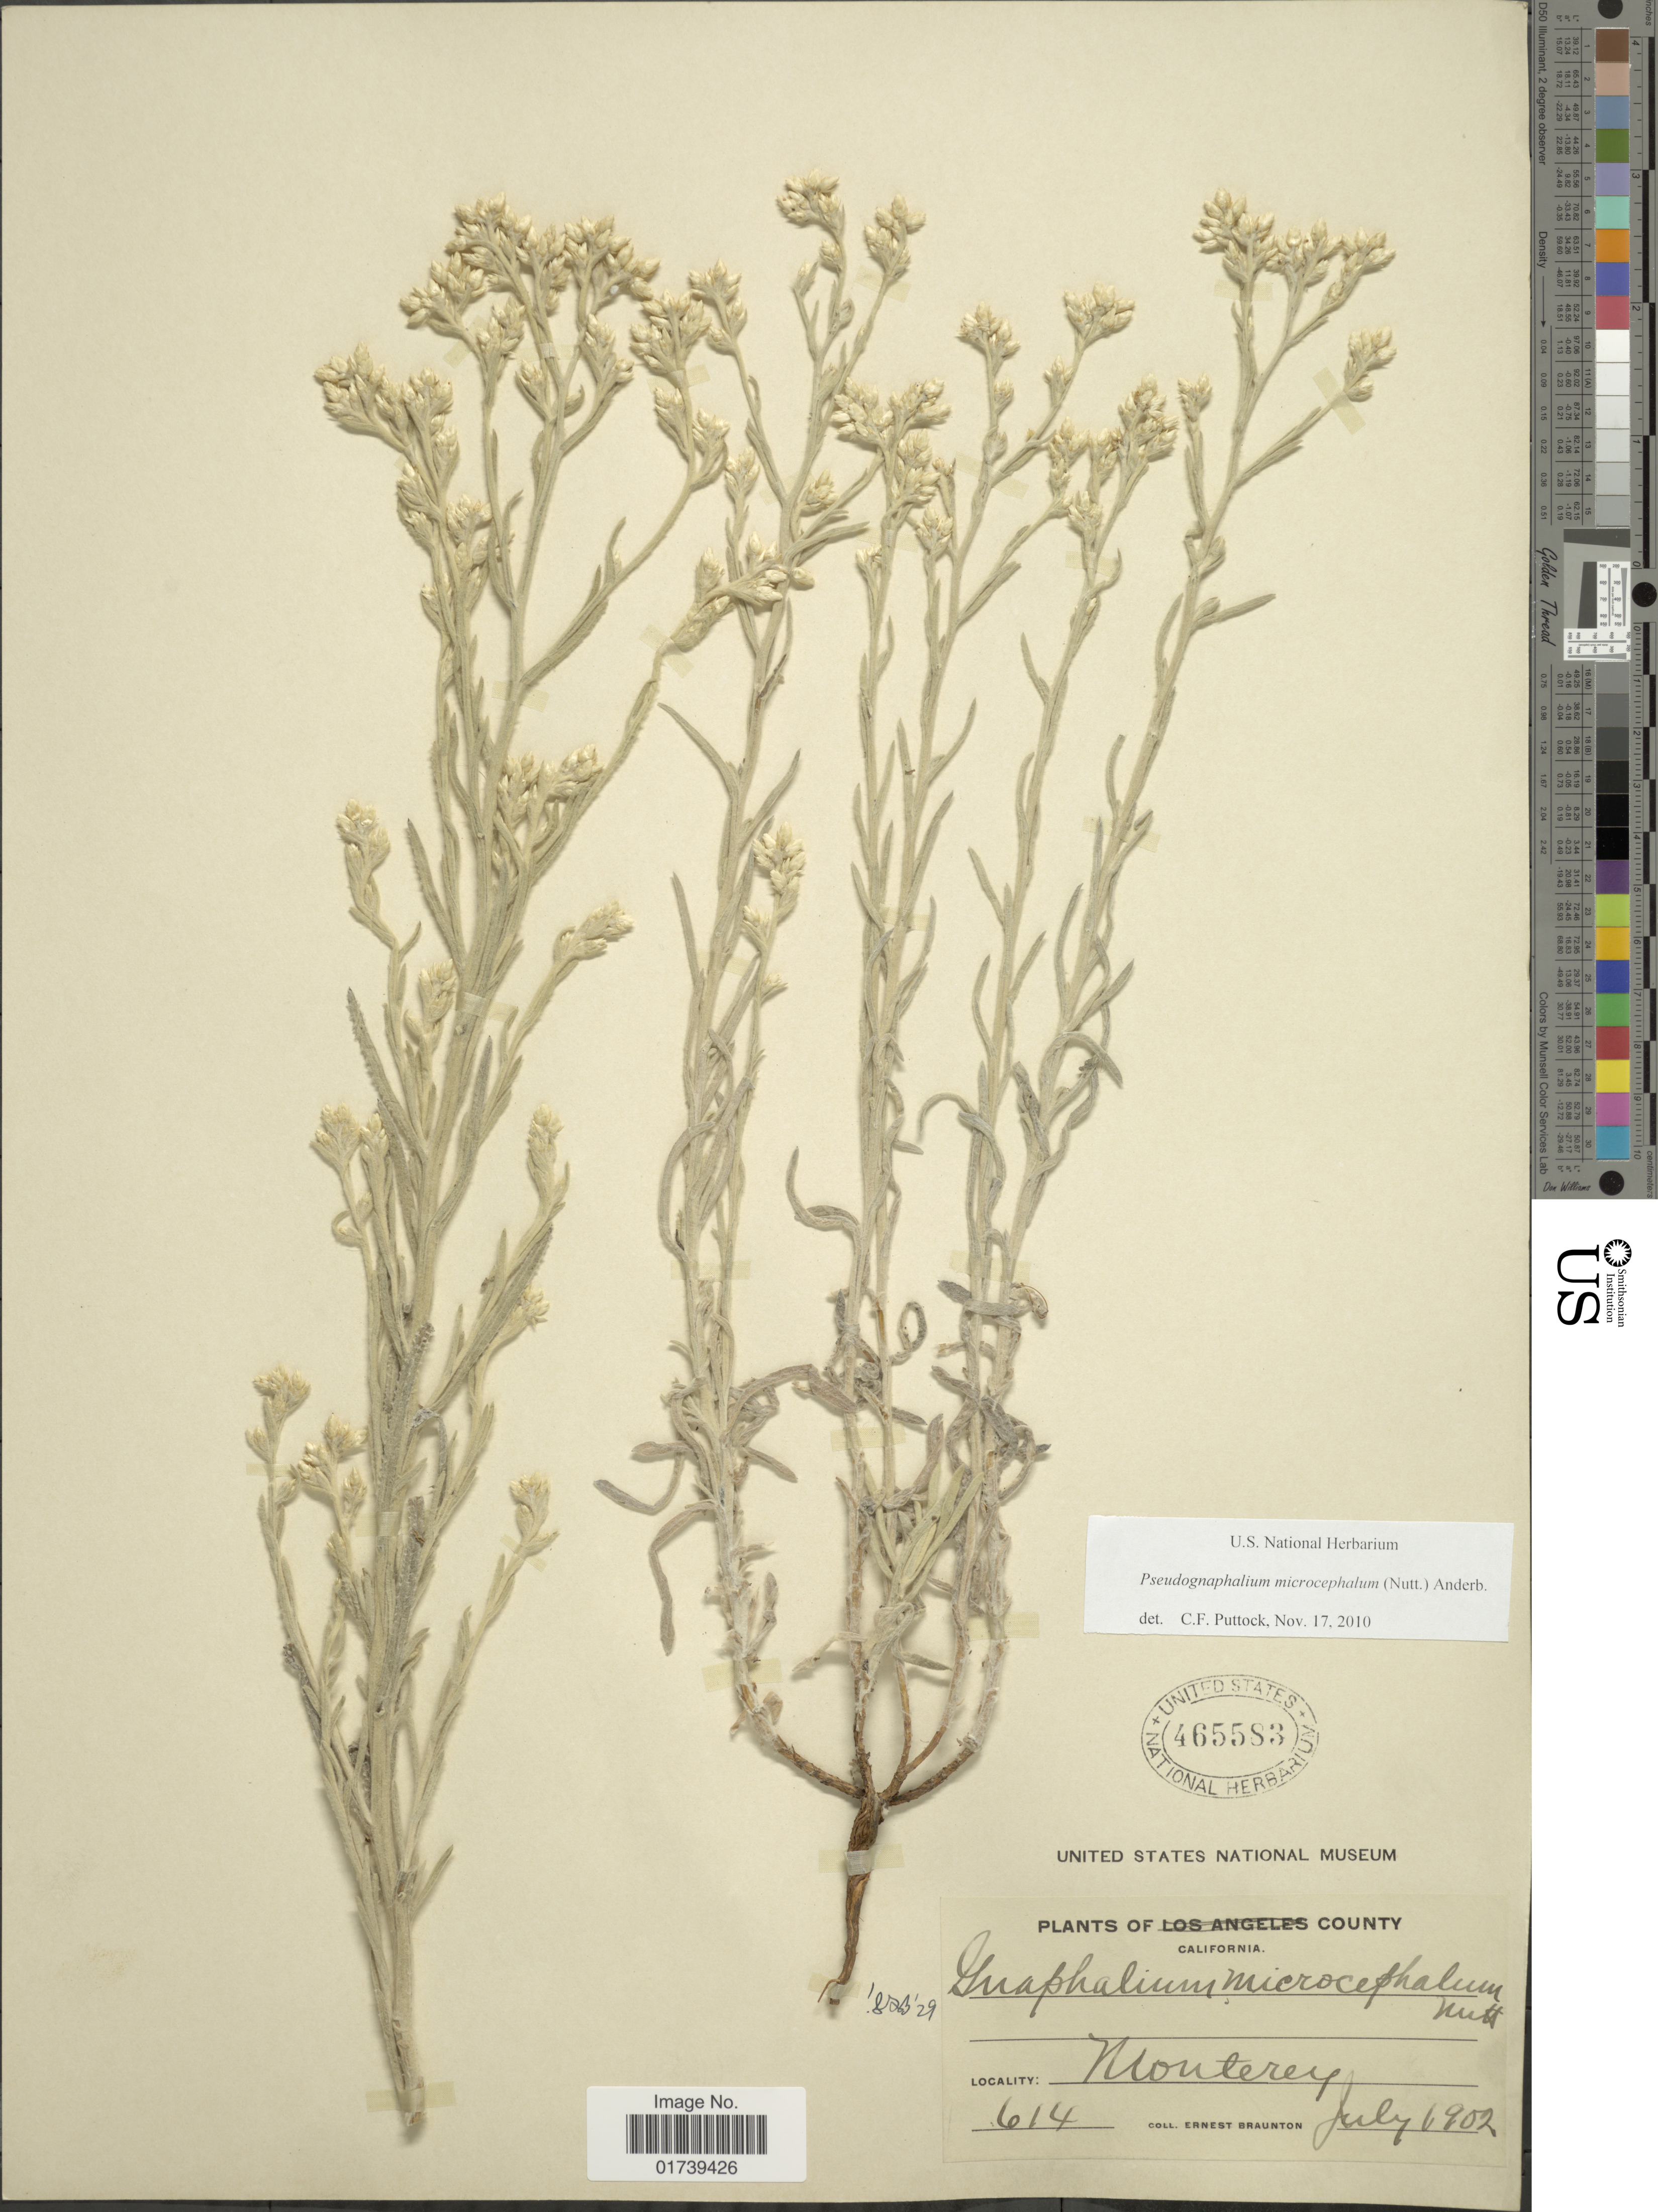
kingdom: Plantae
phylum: Tracheophyta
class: Magnoliopsida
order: Asterales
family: Asteraceae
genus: Pseudognaphalium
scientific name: Pseudognaphalium microcephalum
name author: (Nutt.) Anderb.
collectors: E. Braunton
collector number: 614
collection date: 1902-07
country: United States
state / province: California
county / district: Monterey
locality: Monterey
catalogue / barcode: US 465583